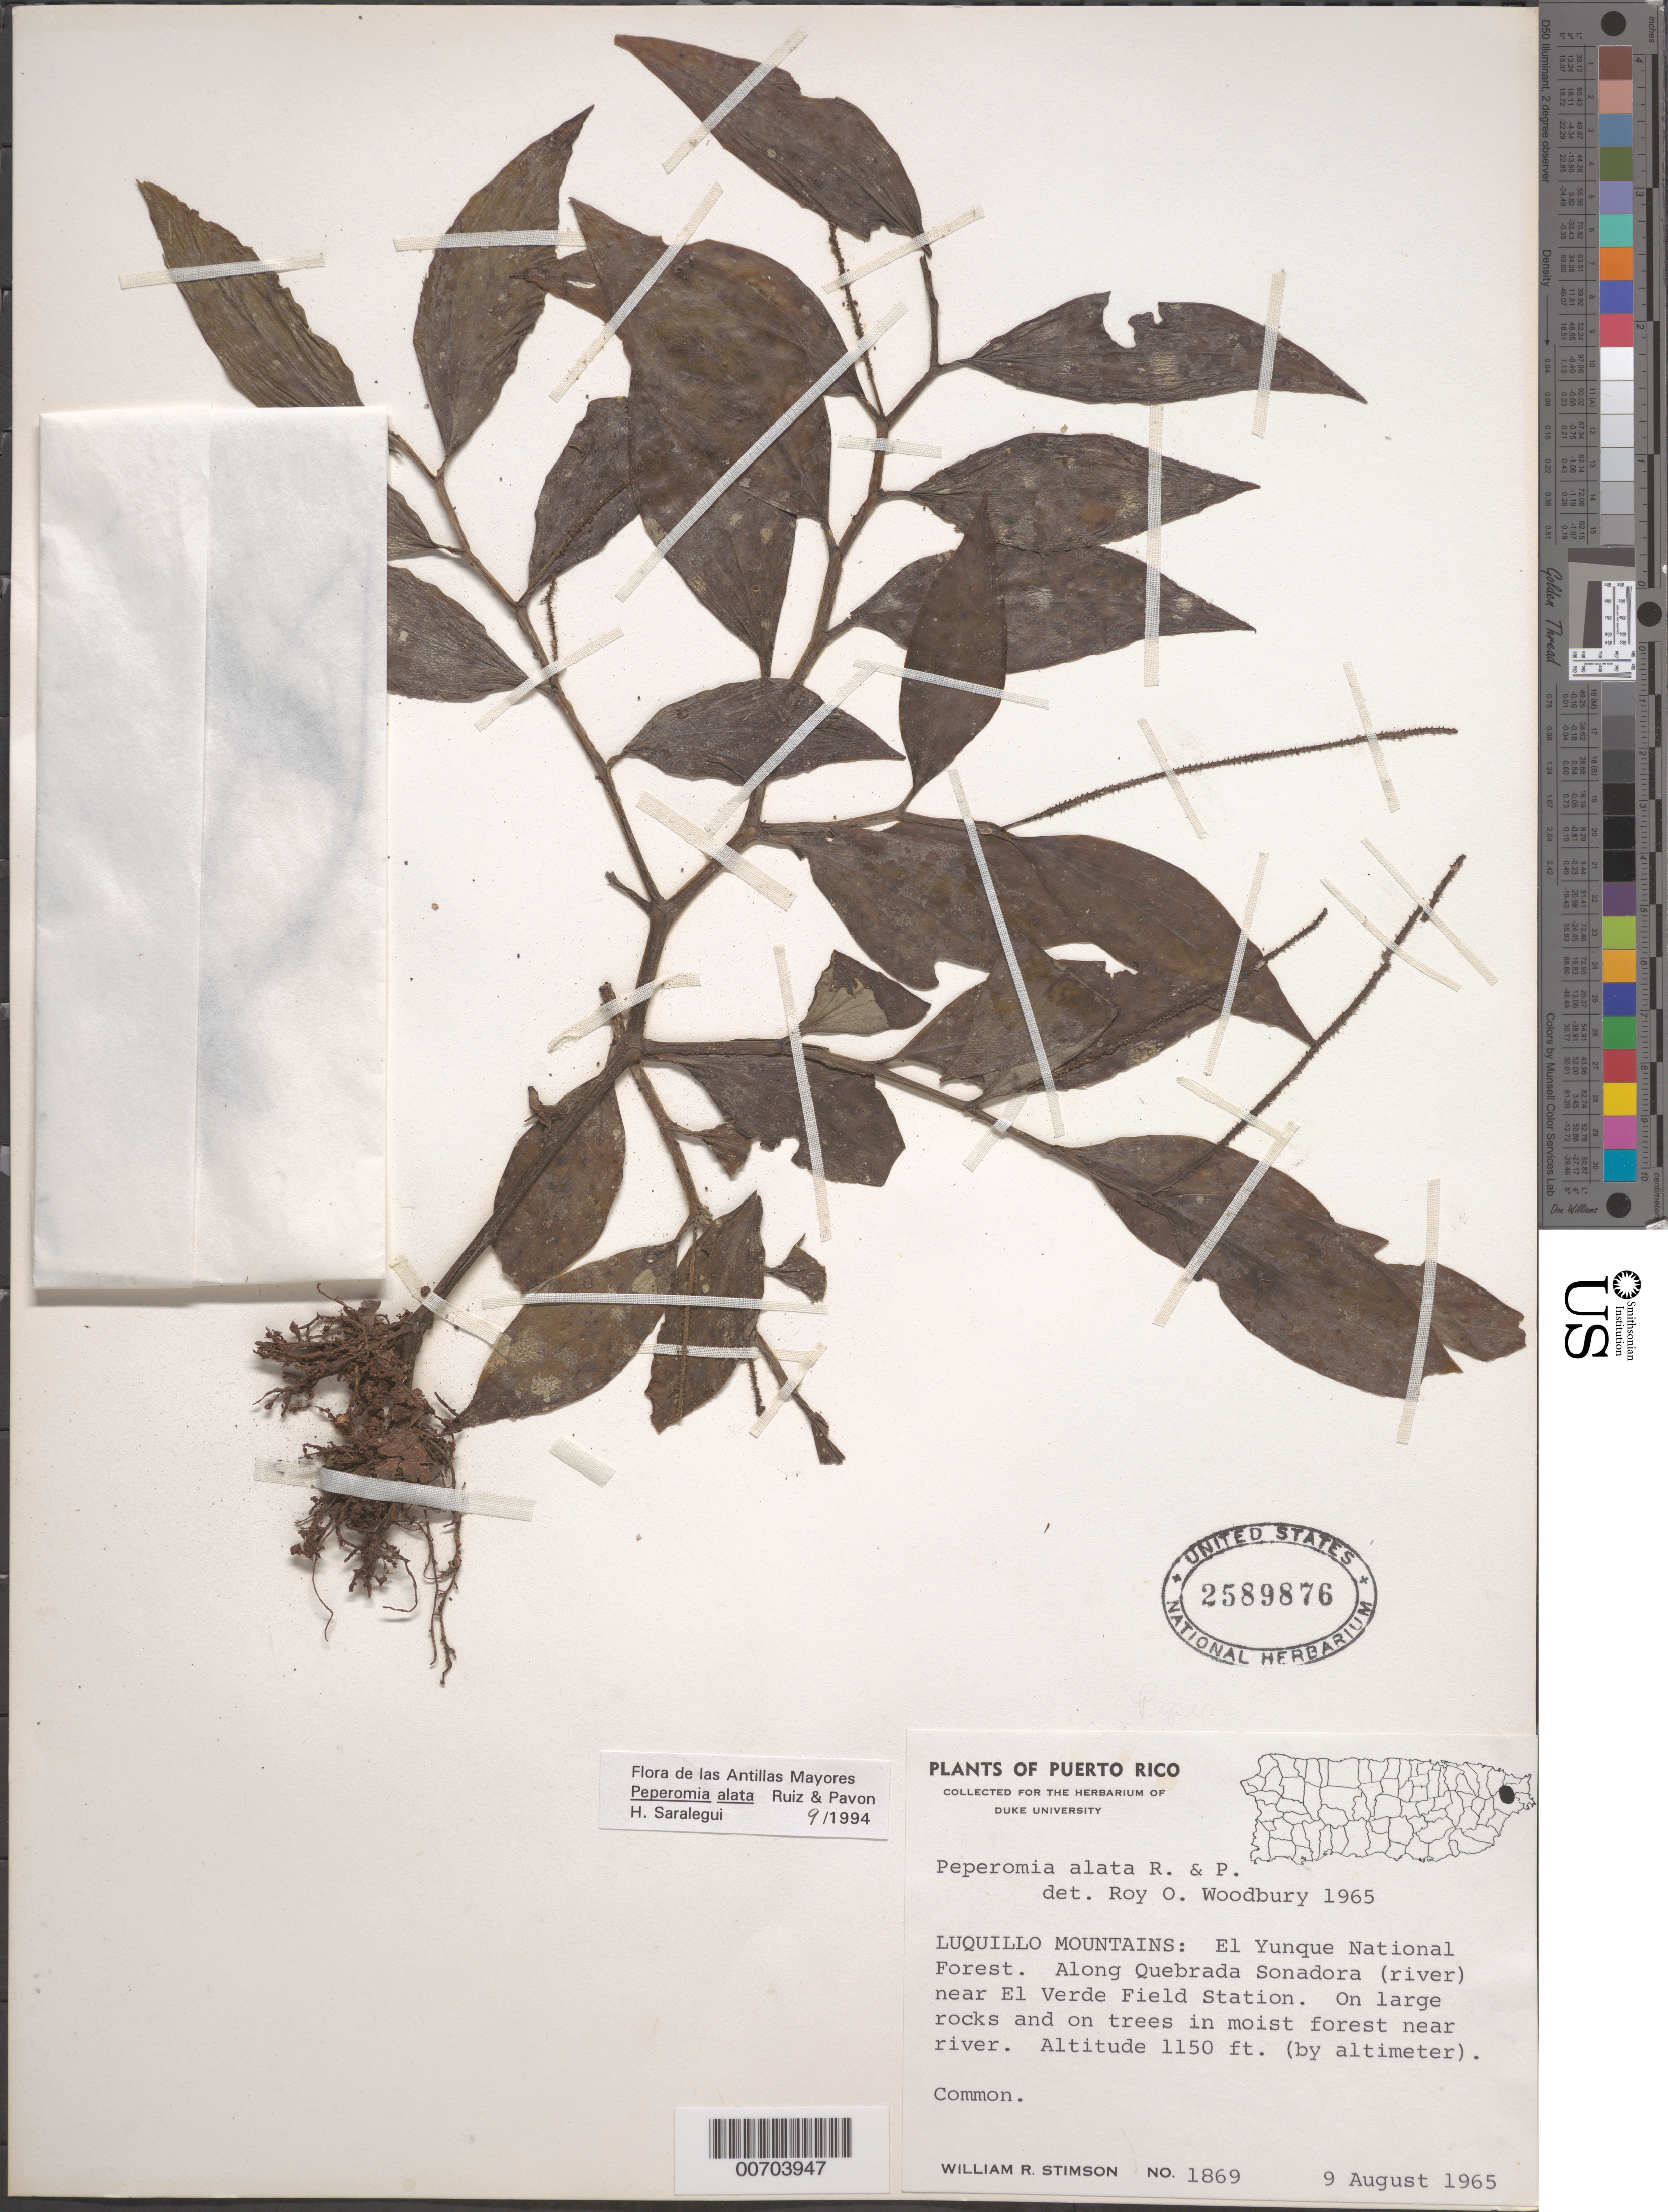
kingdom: Plantae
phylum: Tracheophyta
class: Magnoliopsida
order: Piperales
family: Piperaceae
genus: Peperomia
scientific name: Peperomia alata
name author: Ruiz & Pav.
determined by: Saralegui Boza, H.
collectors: W. R. Stimson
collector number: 1869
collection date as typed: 09 Aug 1965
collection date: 1965-08-09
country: Puerto Rico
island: Greater Antilles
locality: Luquillo Mts.; El Yunque Natl. Forest. Along Quebrada Sonadora (river) near El Verde Field Station.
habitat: On large rocks and on trees in moist forest near river.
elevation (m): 351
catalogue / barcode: US 2589876